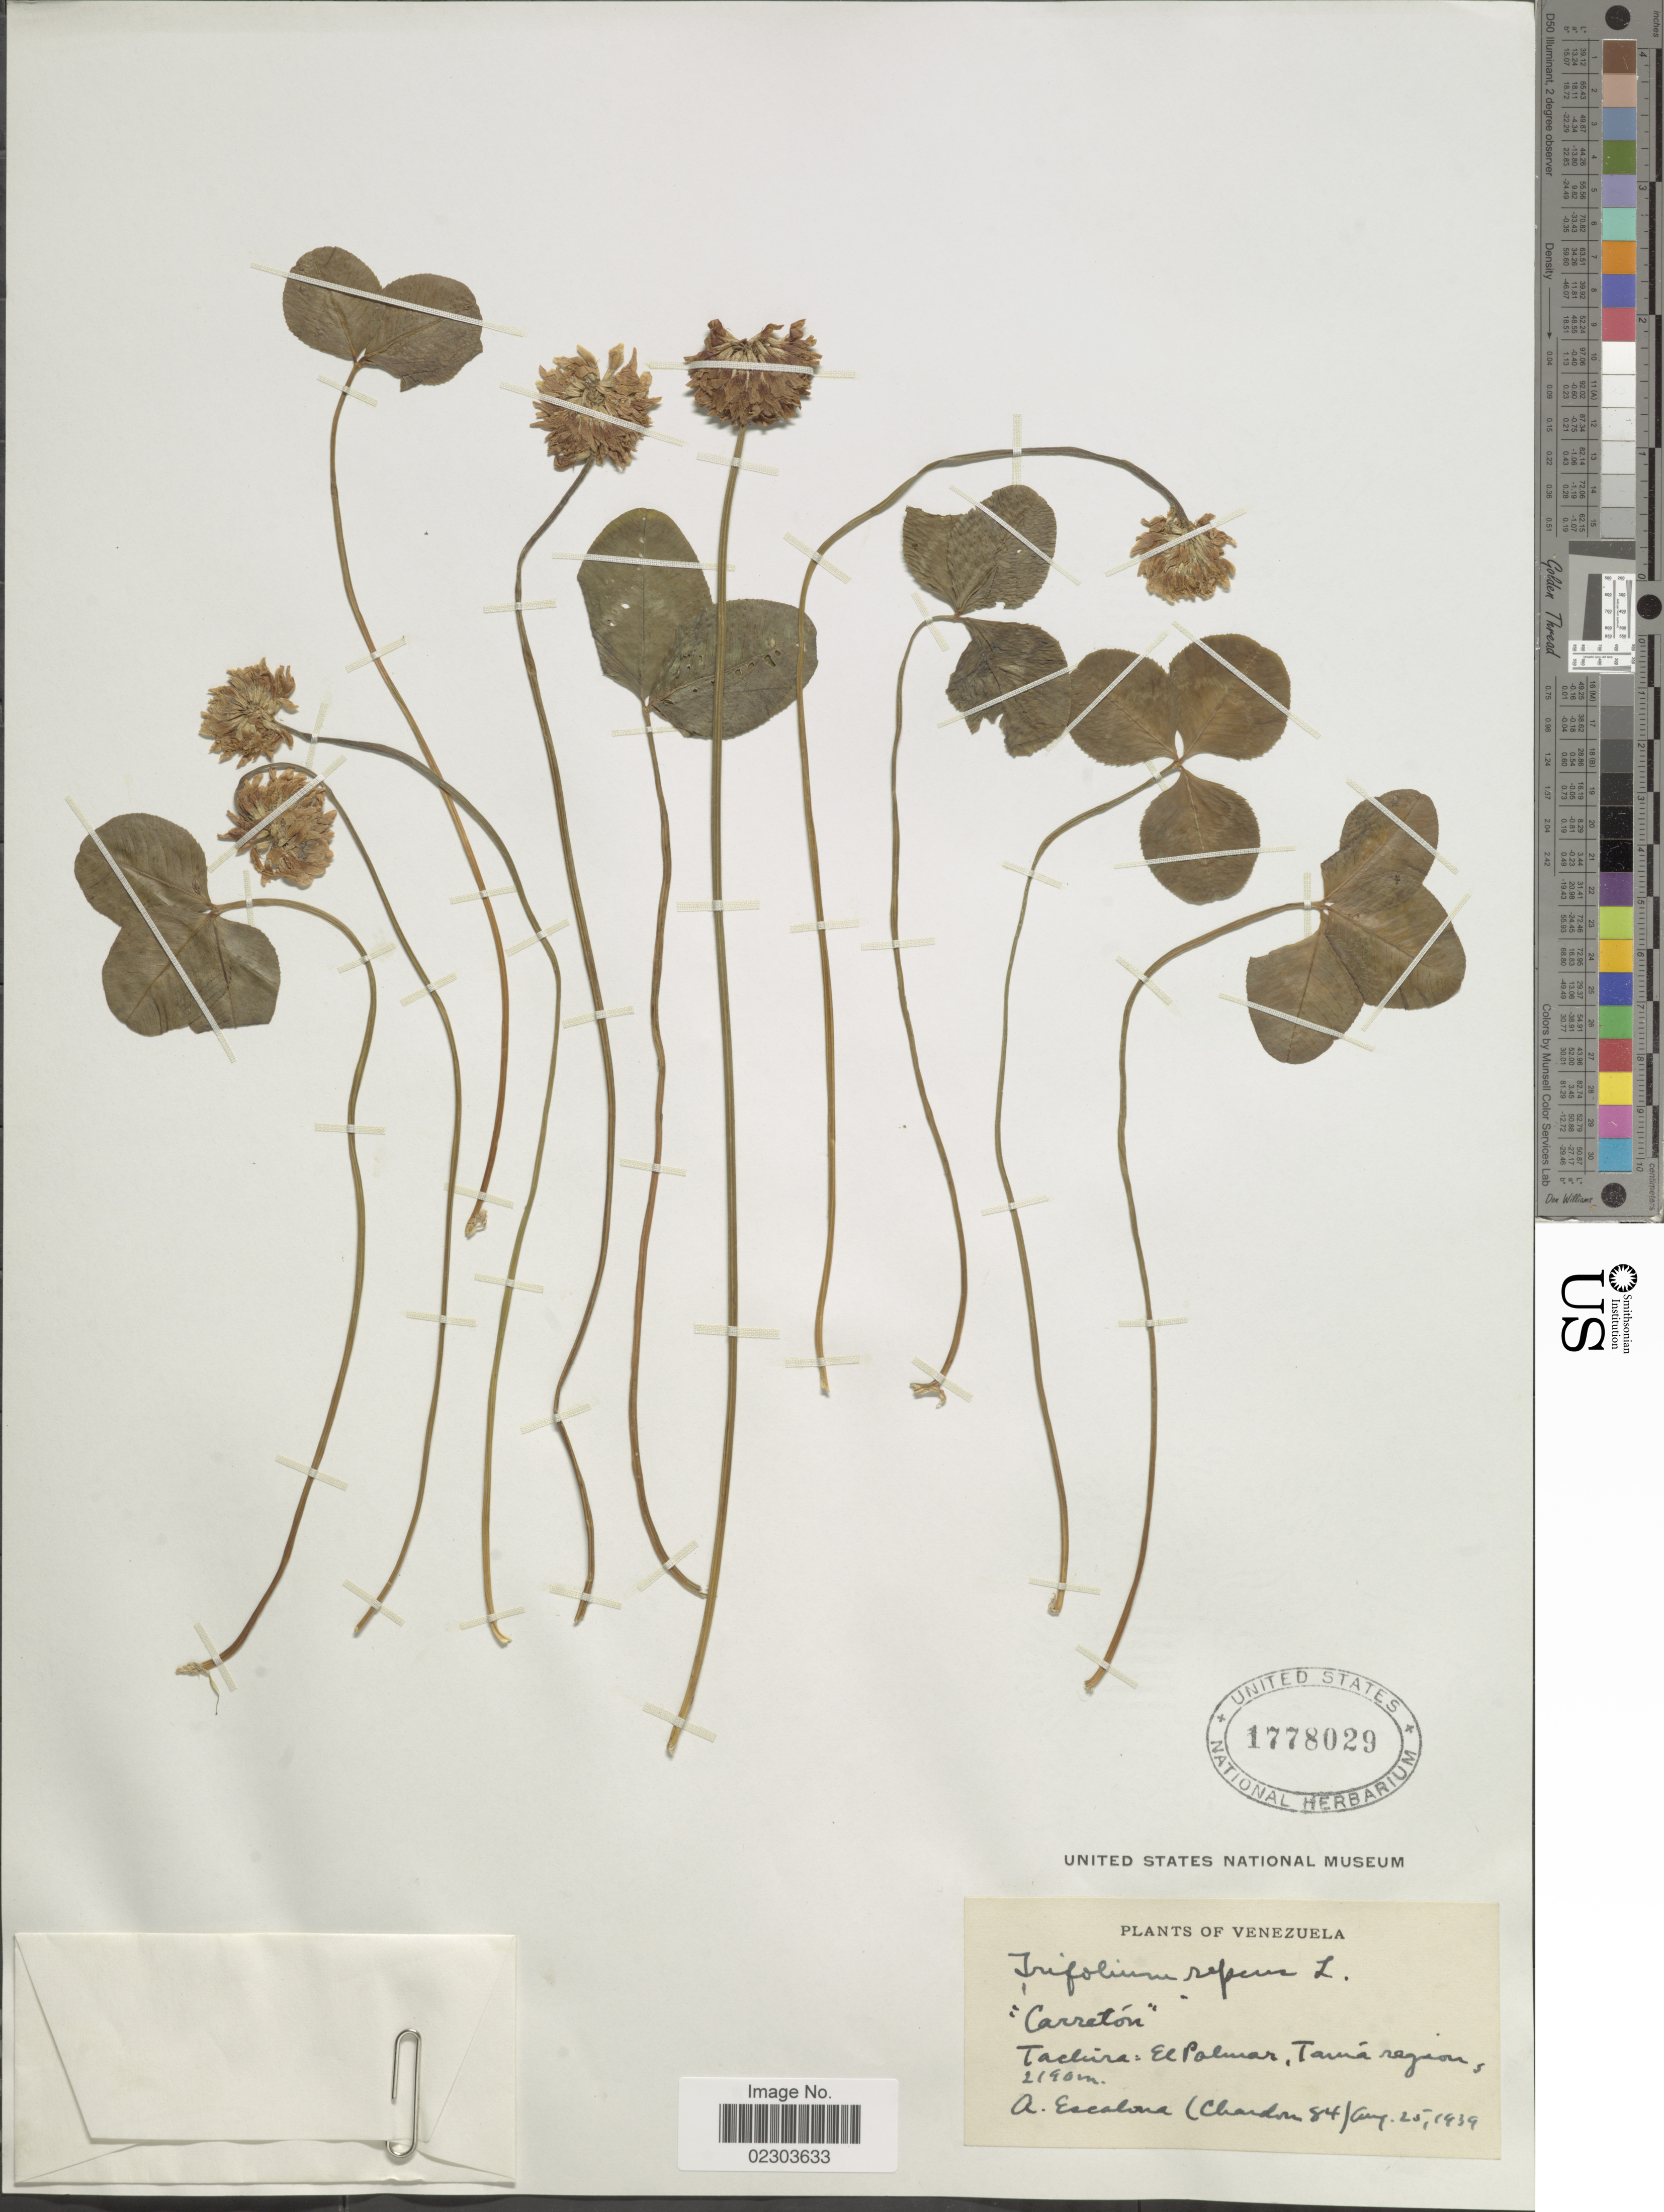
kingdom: Plantae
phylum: Tracheophyta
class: Magnoliopsida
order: Fabales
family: Fabaceae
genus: Trifolium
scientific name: Trifolium repens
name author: L.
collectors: A. Escalona & Chardon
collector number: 84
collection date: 1939-08-25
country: Venezuela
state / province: Tachira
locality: El Palmar, Tarma region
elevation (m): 2190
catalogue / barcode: US 1778029